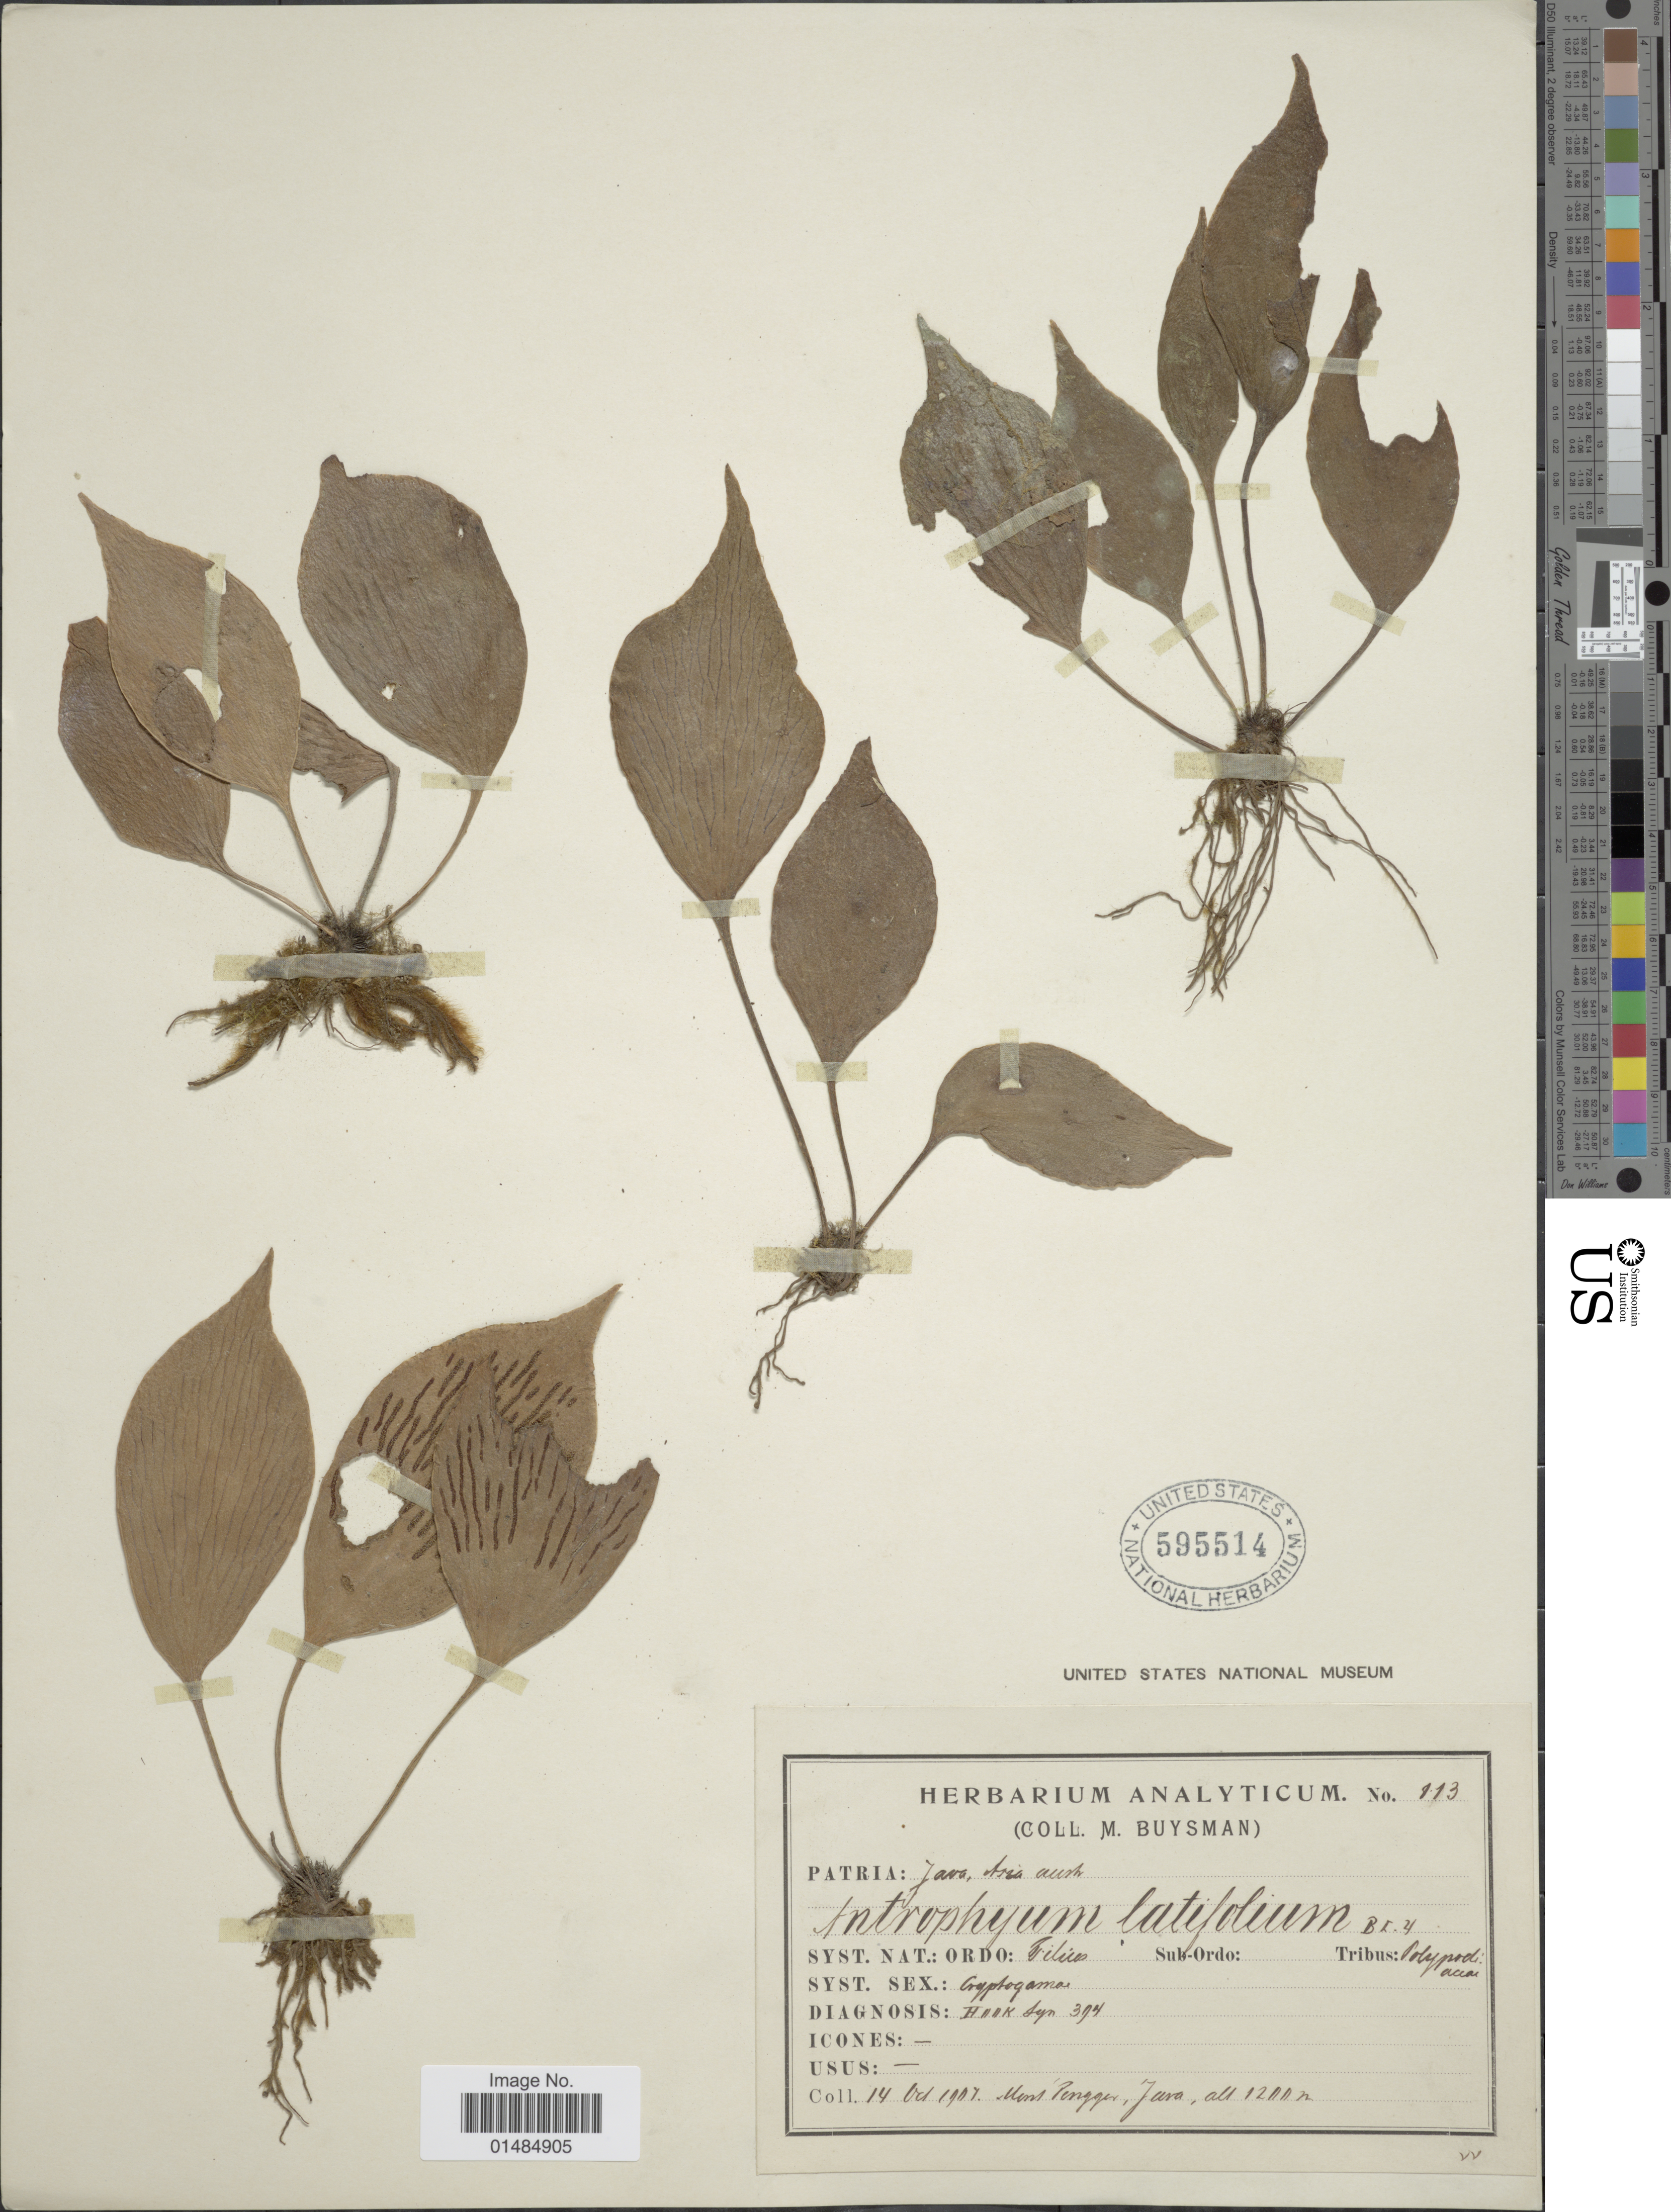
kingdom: Plantae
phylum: Tracheophyta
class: Polypodiopsida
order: Polypodiales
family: Pteridaceae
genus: Antrophyum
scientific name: Antrophyum latifolium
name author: Blume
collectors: M. Buysman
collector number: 113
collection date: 1907-10-14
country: Indonesia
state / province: Java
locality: Asia Austr, Mont Pengger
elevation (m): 1200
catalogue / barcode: US 595514